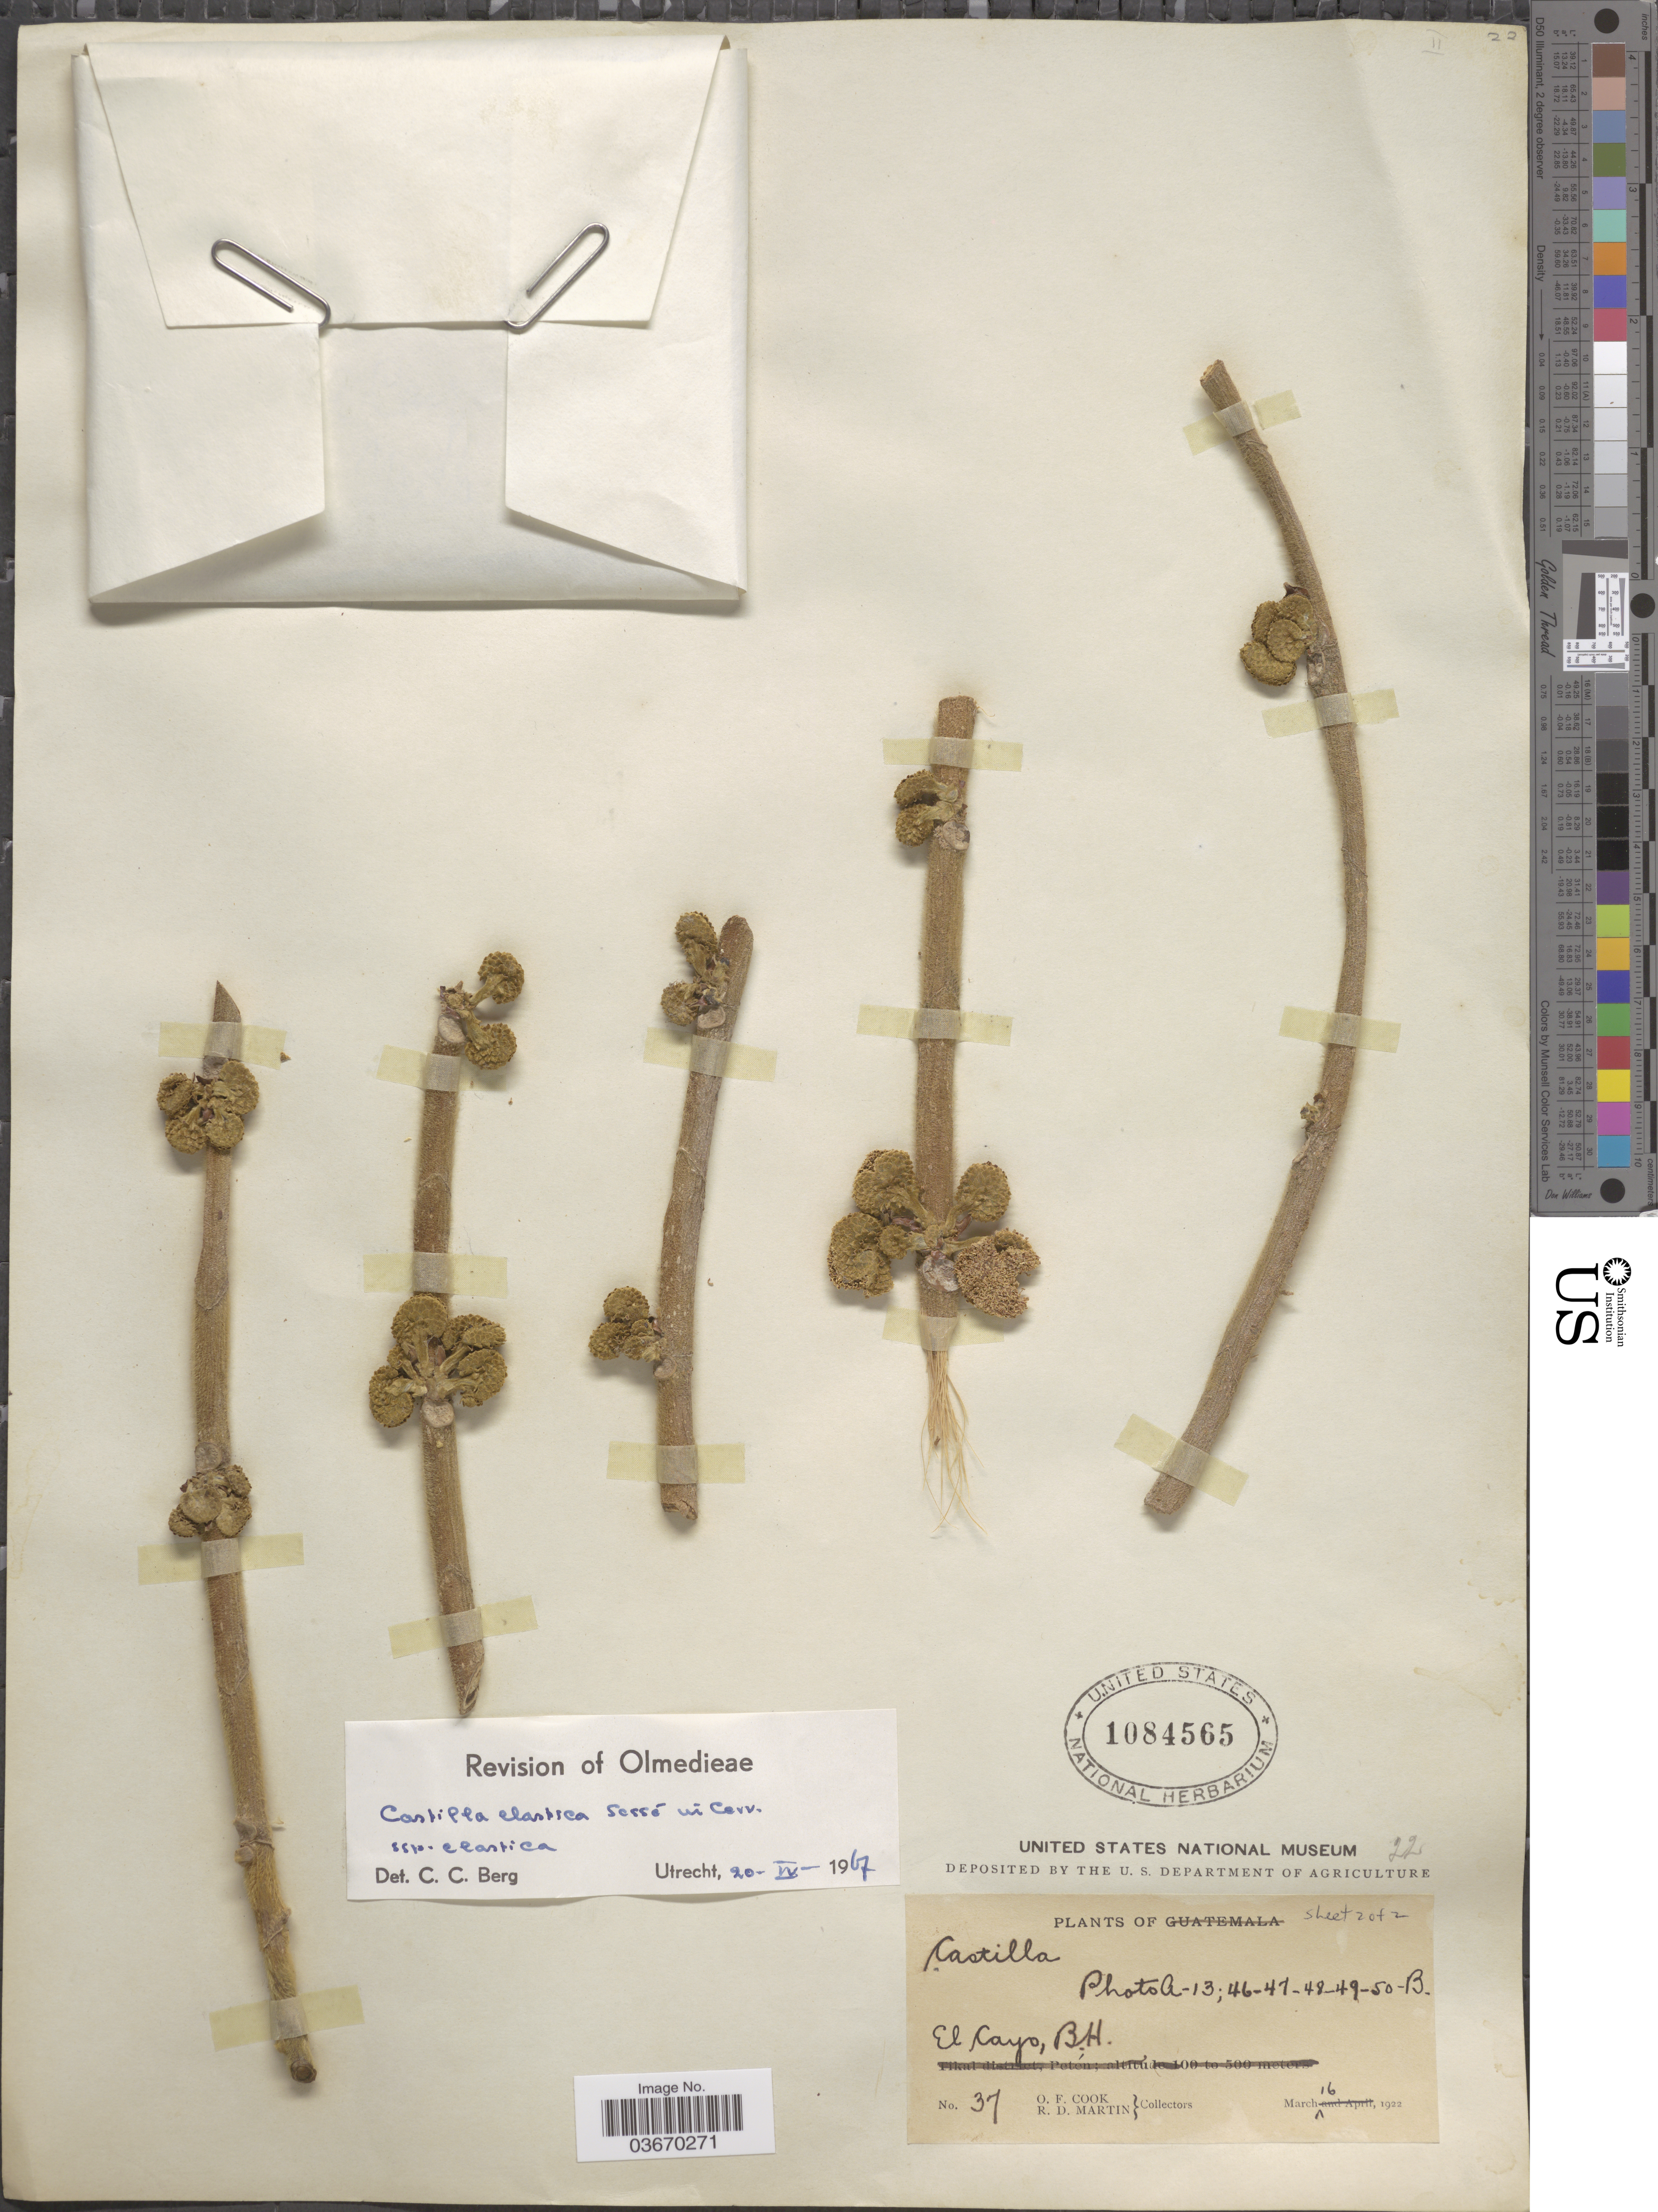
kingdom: Plantae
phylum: Tracheophyta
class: Magnoliopsida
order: Rosales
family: Moraceae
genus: Castilla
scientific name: Castilla elastica subsp. elastica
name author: Sessé ex Cerv.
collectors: O. F. Cook & R. D. Martin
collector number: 37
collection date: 1922-03-16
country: Belize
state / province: Cayo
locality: El Cayo, B. H.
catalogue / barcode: US 1084565